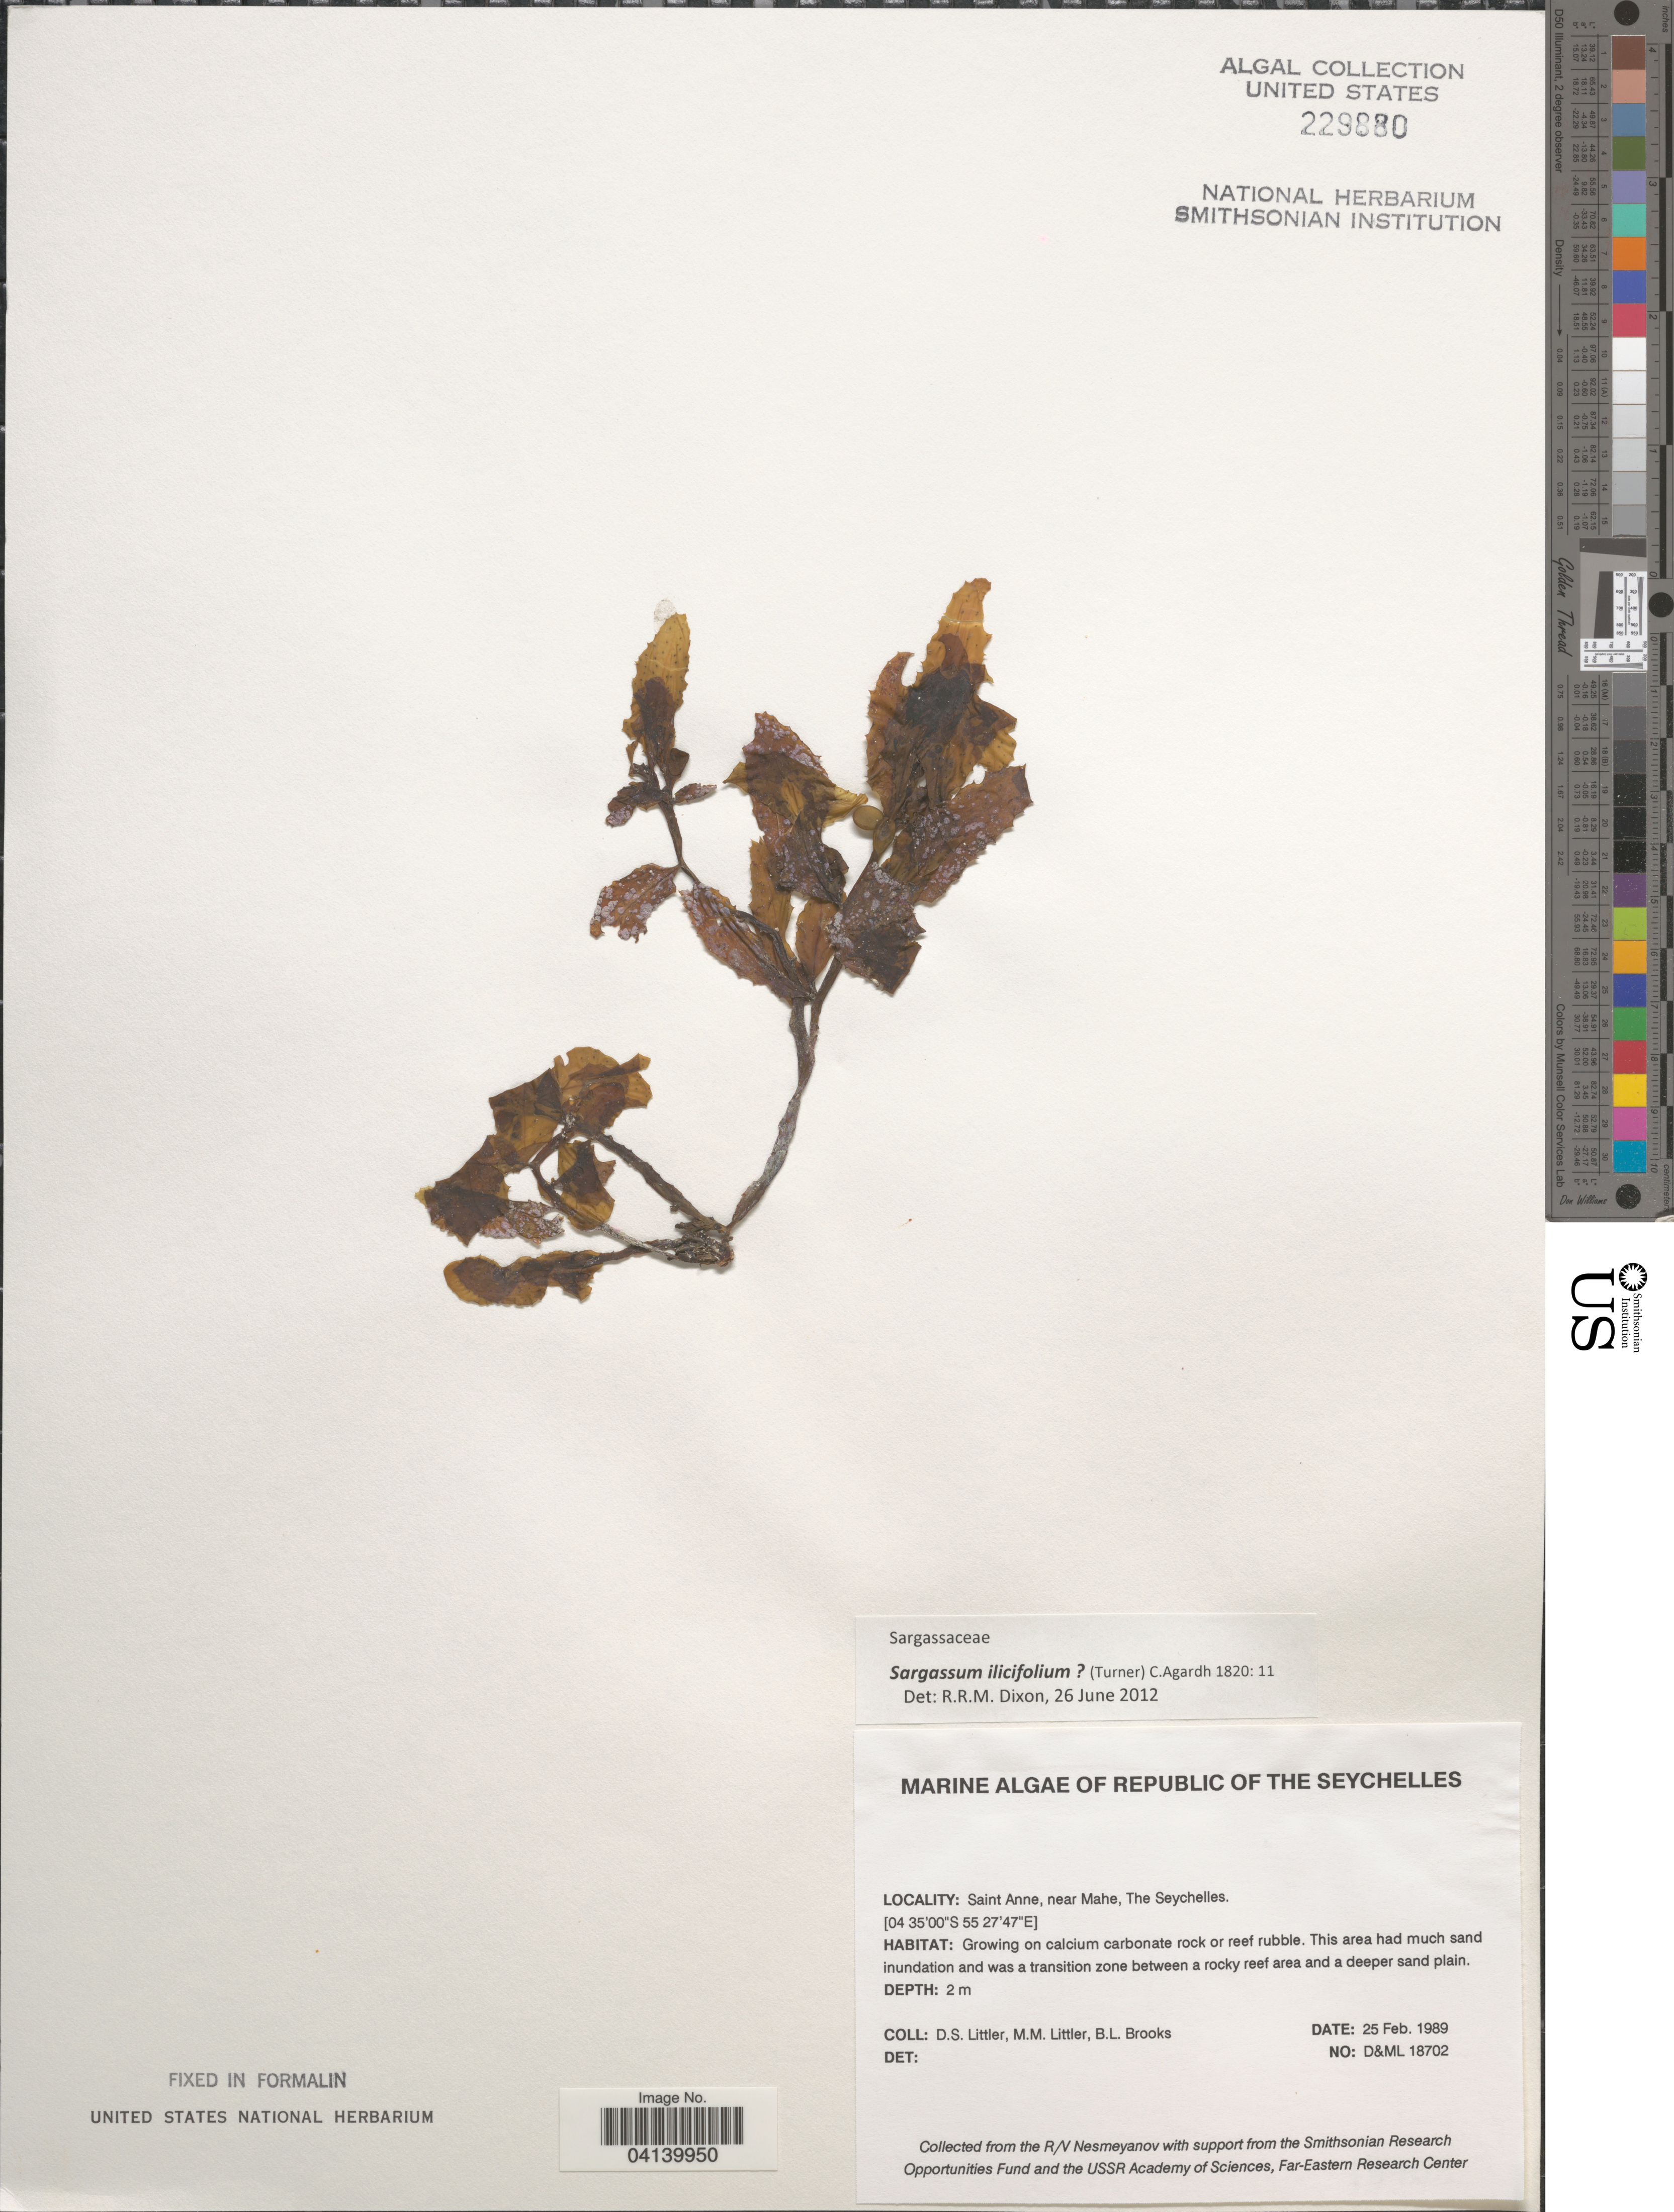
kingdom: Chromista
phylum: Ochrophyta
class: Phaeophyceae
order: Fucales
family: Sargassaceae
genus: Sargassum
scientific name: Sargassum ilicifolium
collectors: D. S. Littler & B. Brooks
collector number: D&ML18702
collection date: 1989-02-25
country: Seychelles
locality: Republic of The Seychelles. Saint Anne, near Mahe.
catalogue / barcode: US 229880